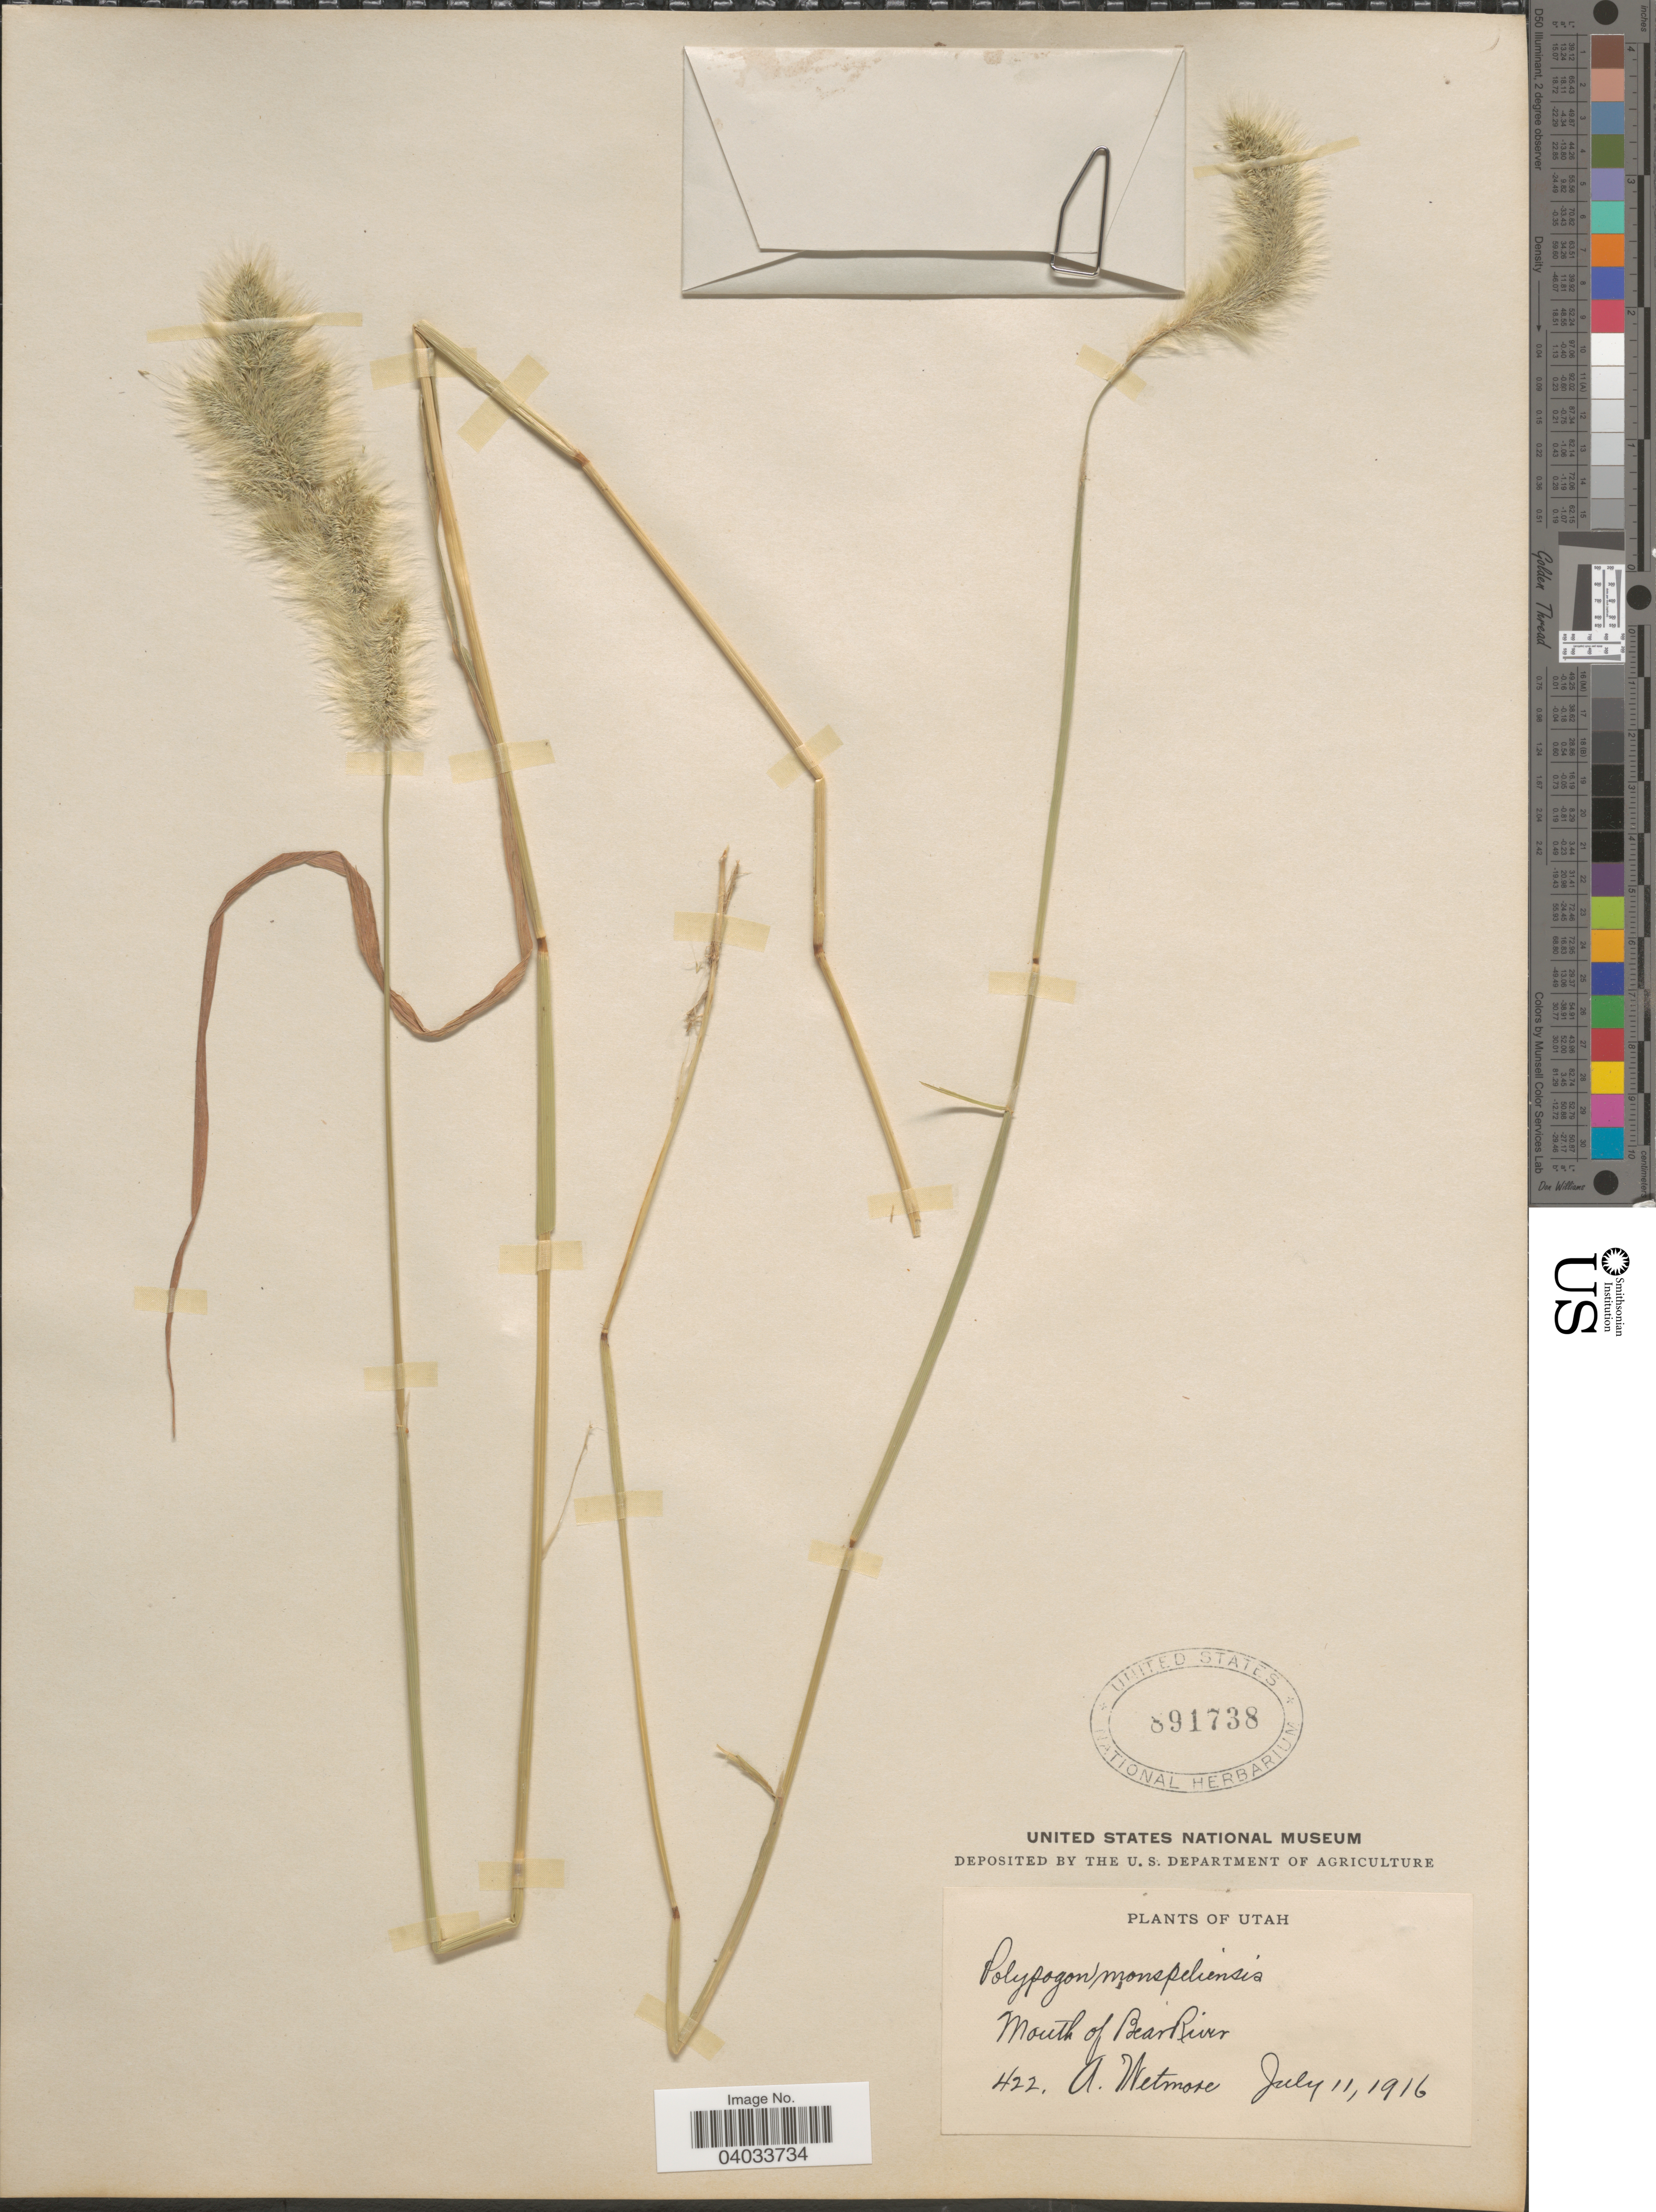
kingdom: Plantae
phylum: Tracheophyta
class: Liliopsida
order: Poales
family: Poaceae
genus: Polypogon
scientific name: Polypogon monspeliensis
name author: (L.) Desf.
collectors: A. Wetmore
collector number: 422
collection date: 1916-07-11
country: United States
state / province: Utah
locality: Mouth of Bear River.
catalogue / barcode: US 891738